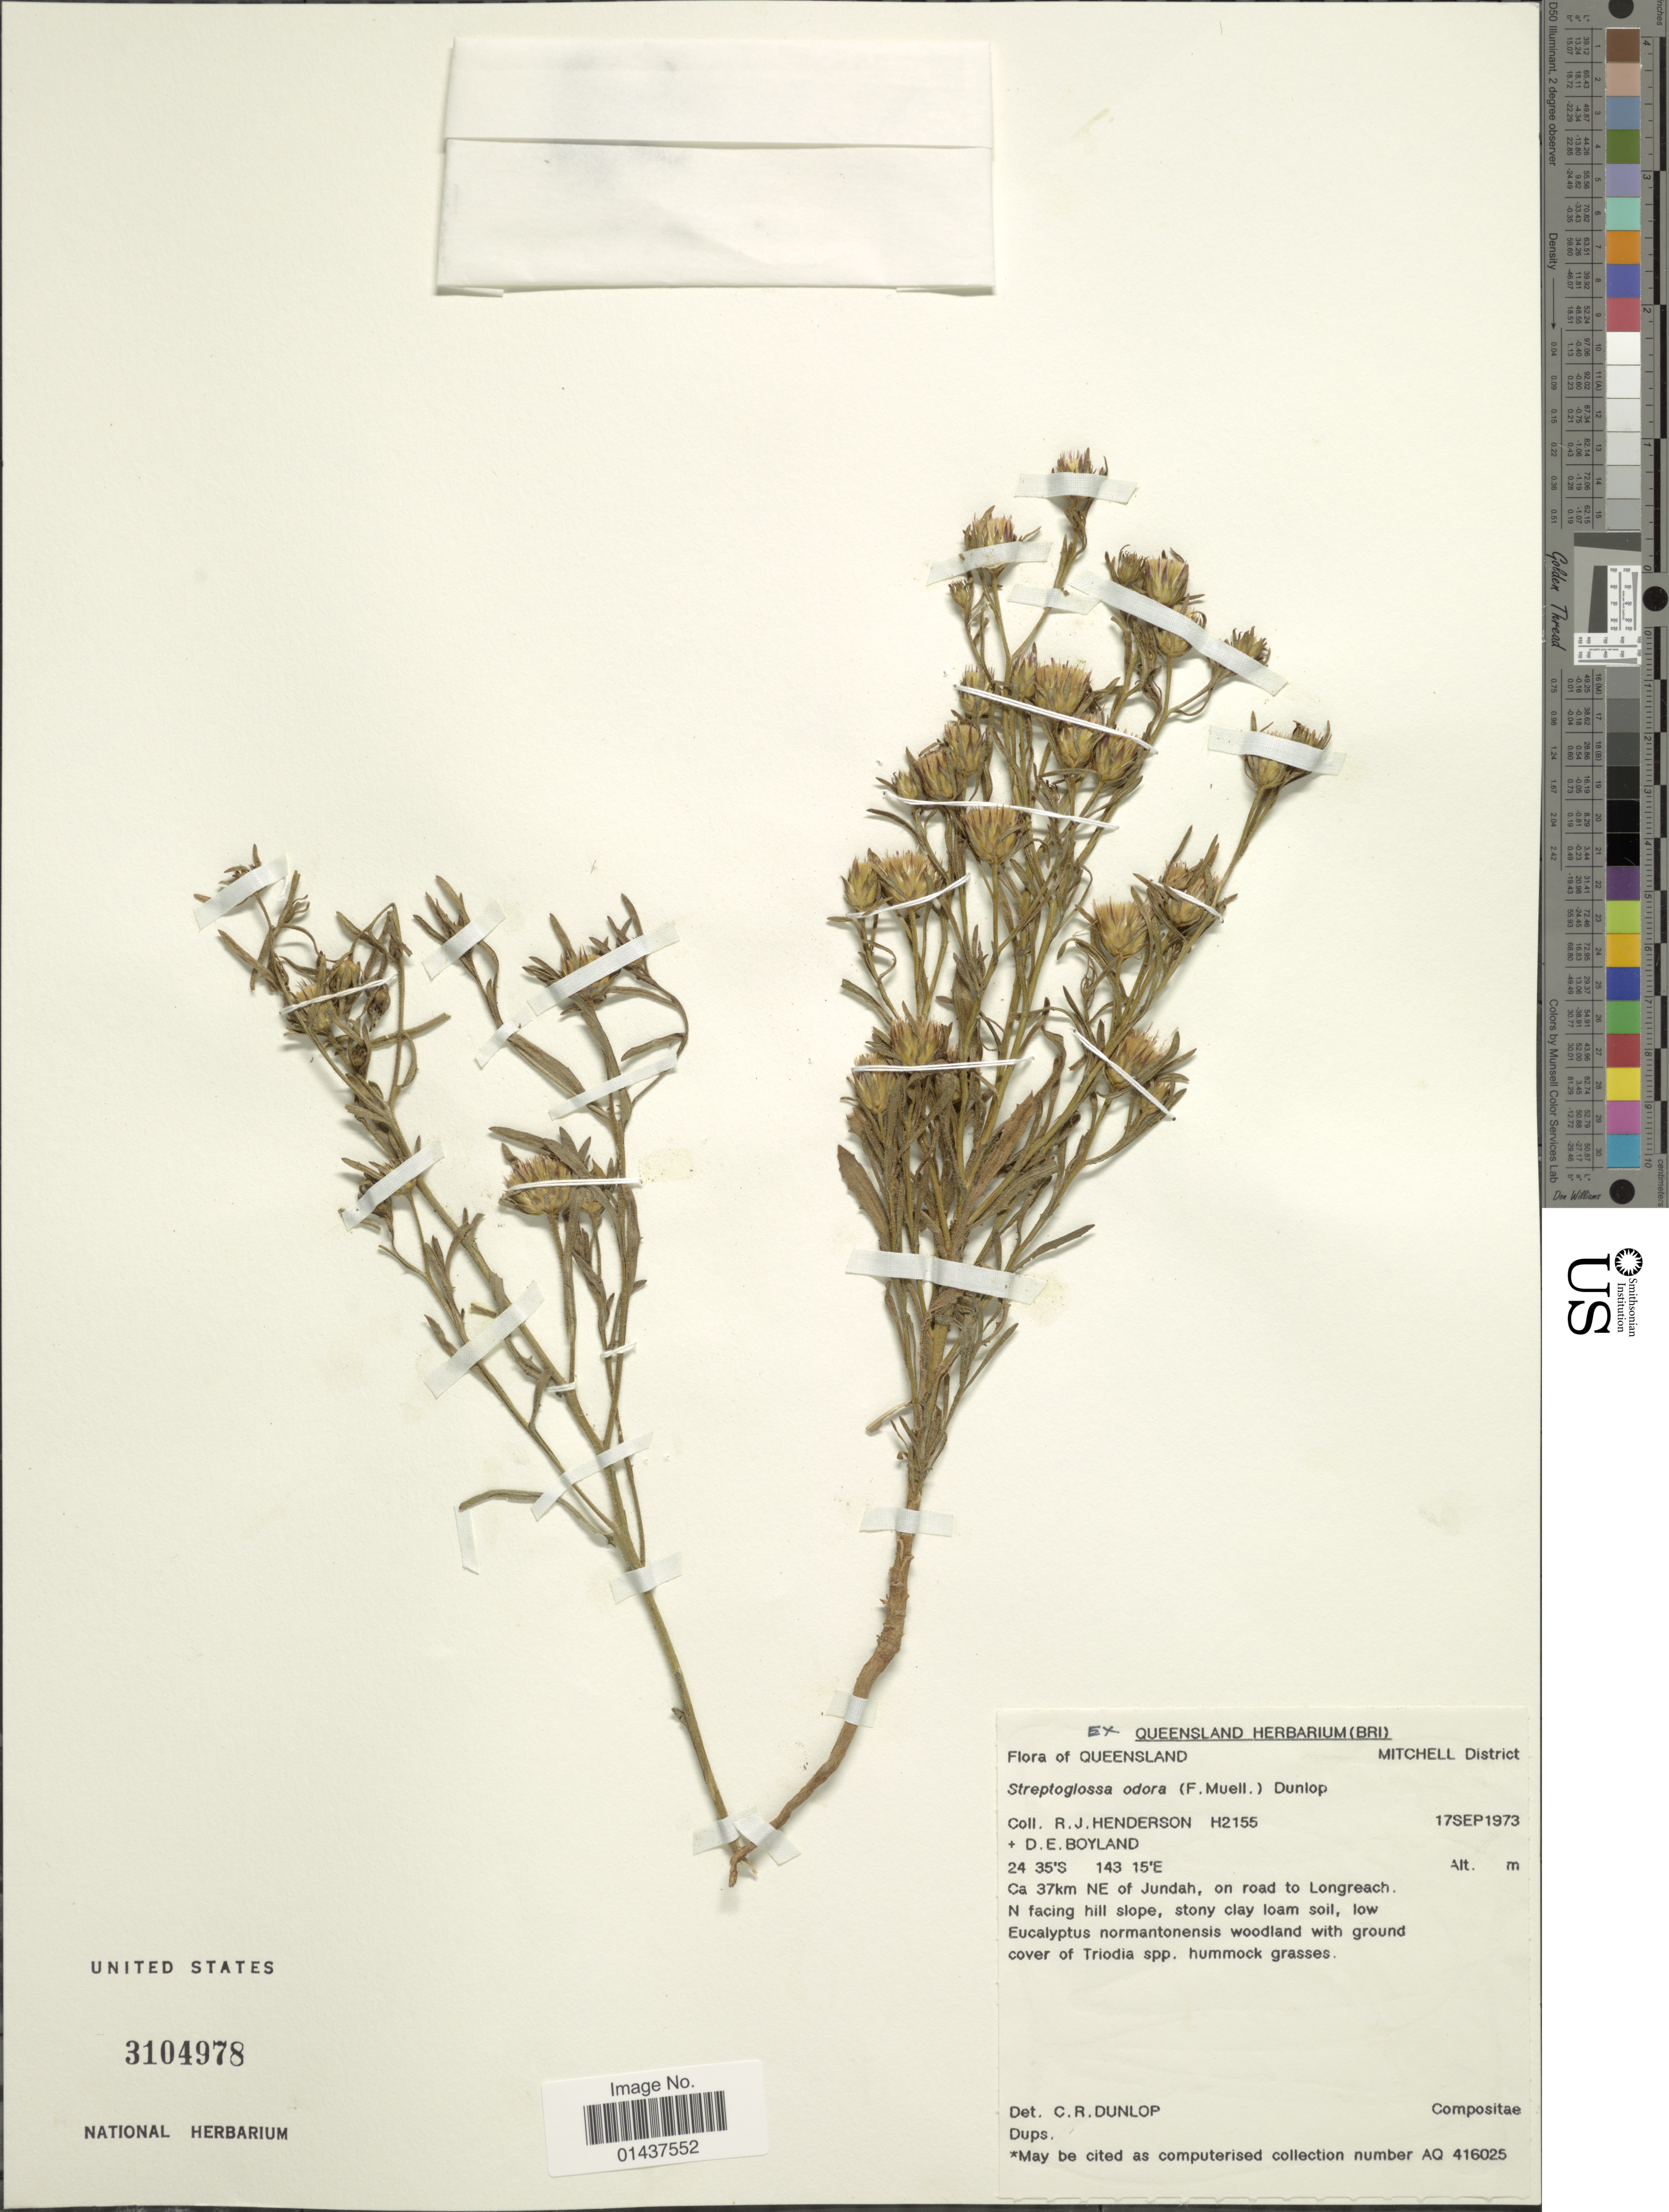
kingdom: Plantae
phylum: Tracheophyta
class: Magnoliopsida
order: Asterales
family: Asteraceae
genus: Streptoglossa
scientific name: Streptoglossa odora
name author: (F. Muell.) Dunlop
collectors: R. J. F. Henderson & D. Boyland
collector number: H2155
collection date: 1973-09-17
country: Australia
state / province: Queensland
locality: Mitchell District, Ca 37km NE of Jundah, on road to Longreach, N facing hill slope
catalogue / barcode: US 3104978